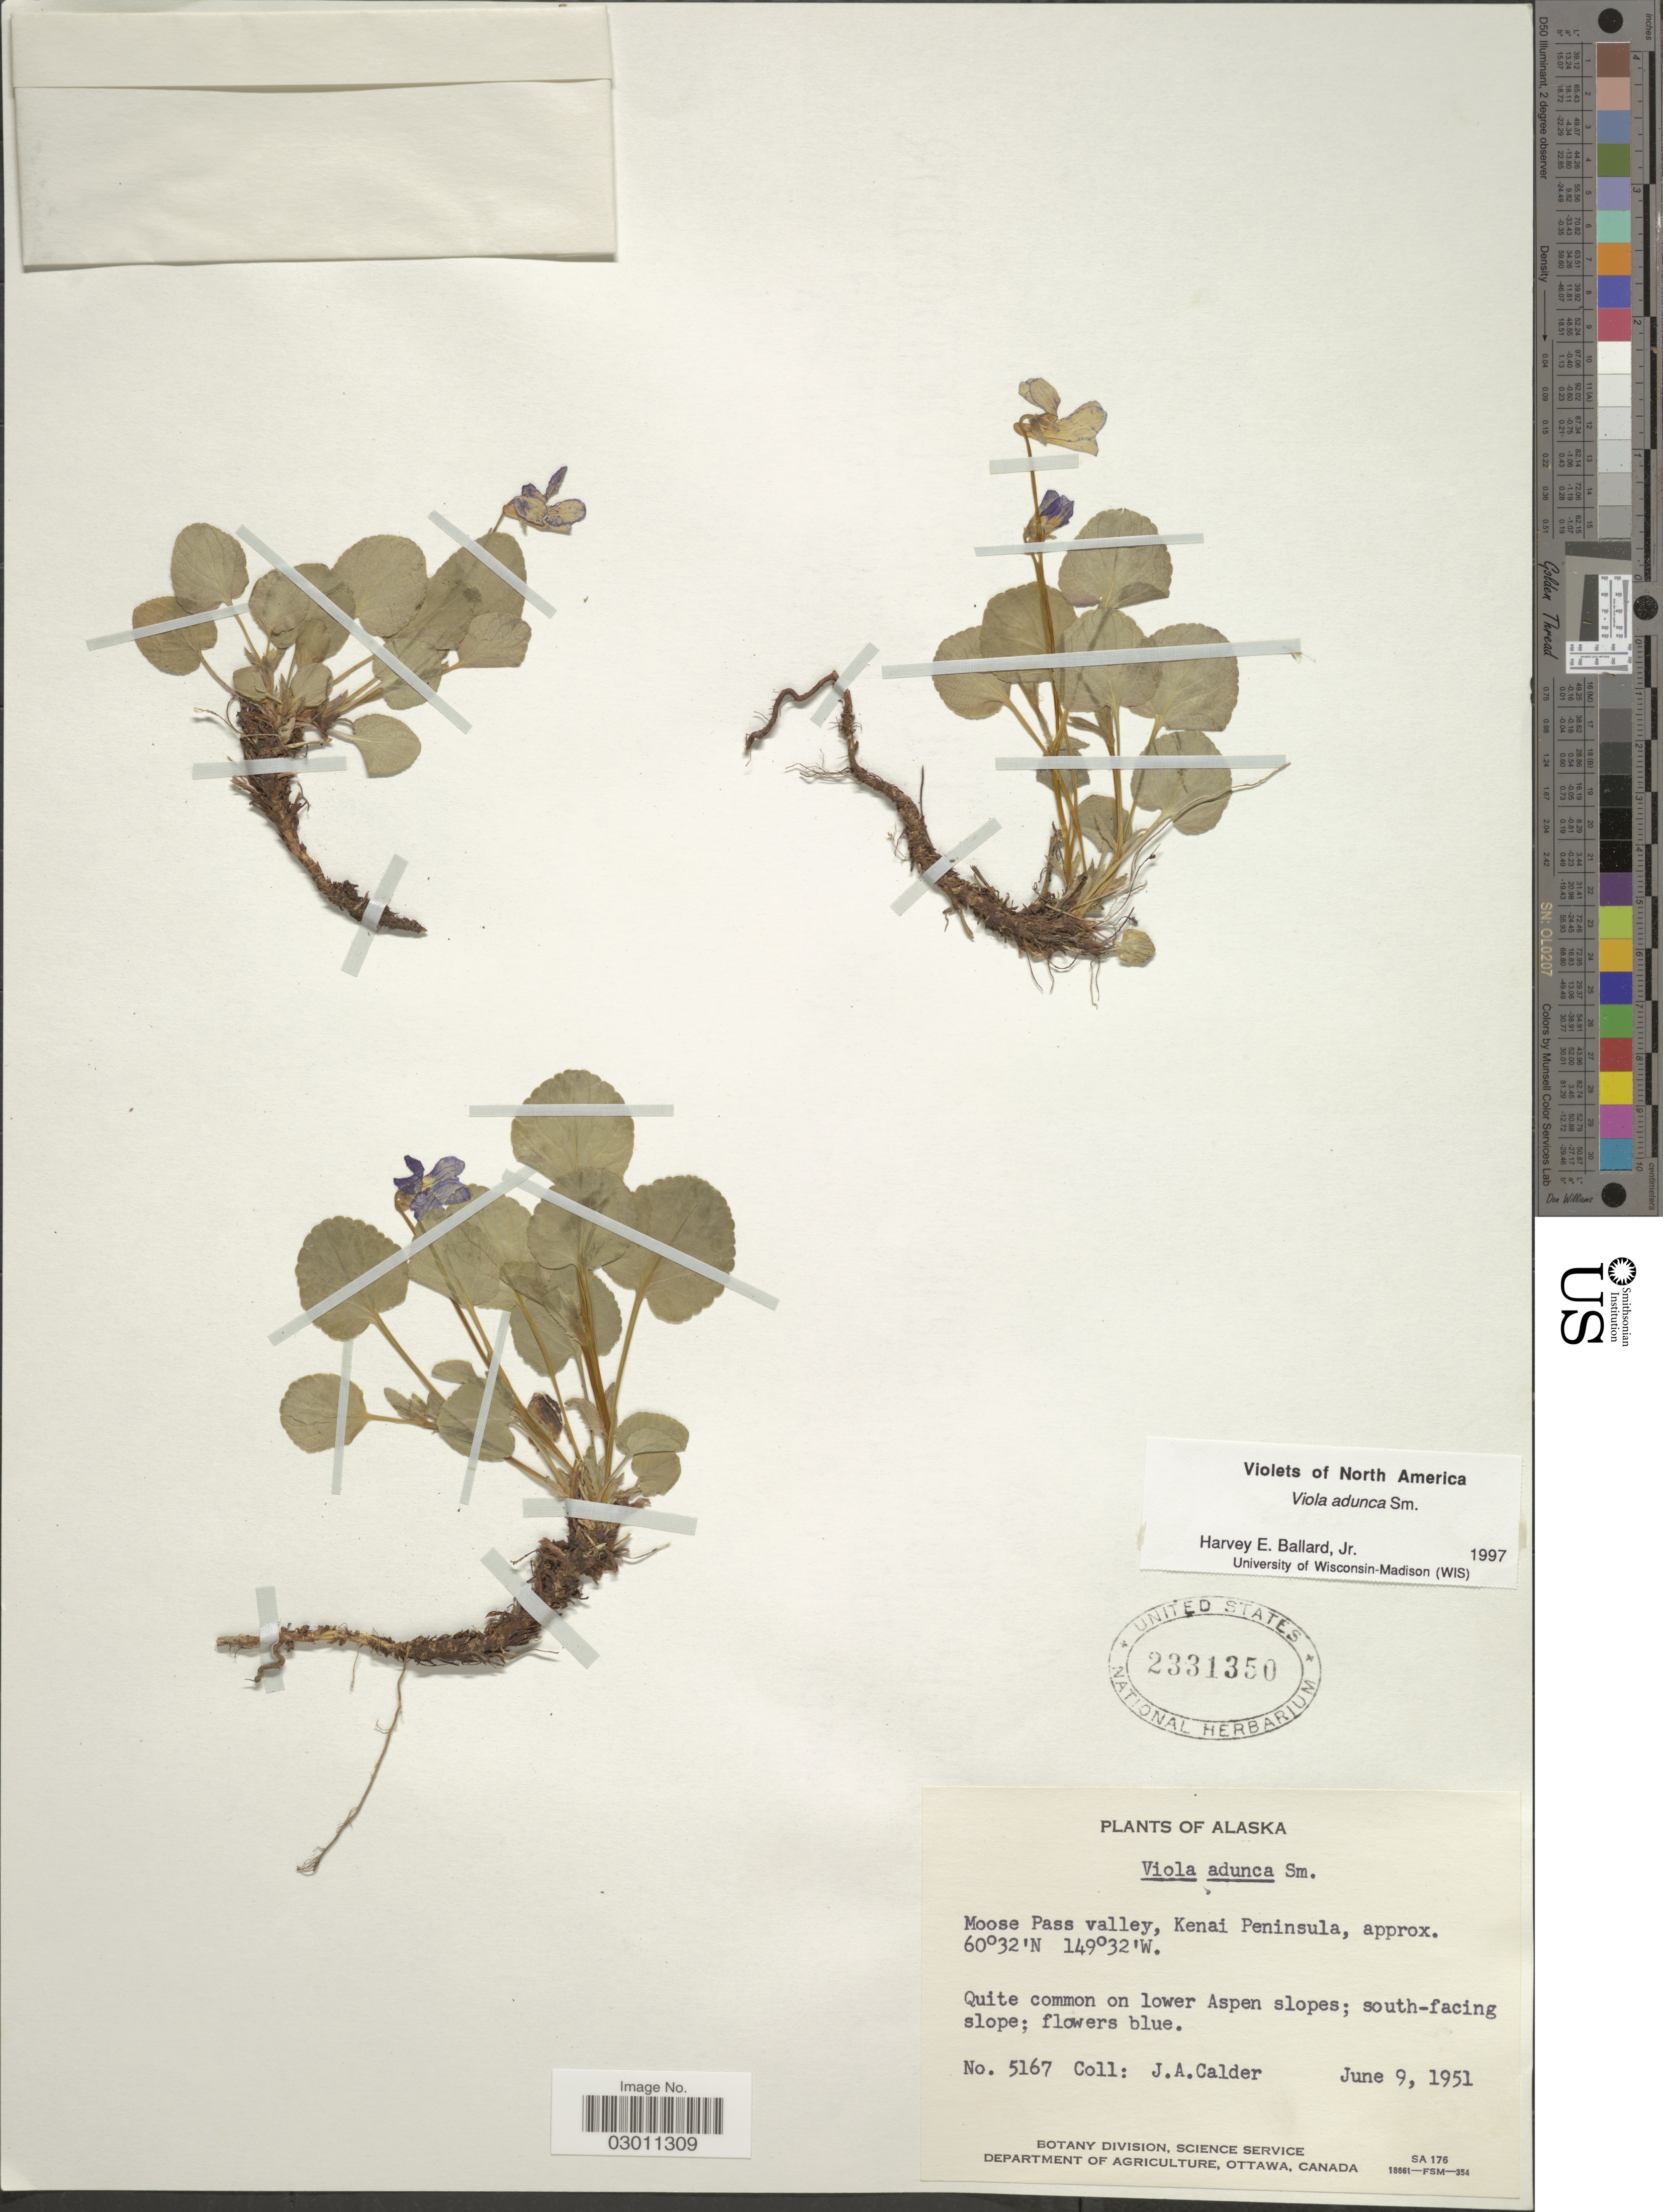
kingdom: Plantae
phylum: Tracheophyta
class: Magnoliopsida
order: Malpighiales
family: Violaceae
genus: Viola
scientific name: Viola adunca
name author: Sm.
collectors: J. A. Calder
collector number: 5167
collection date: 1951-06-09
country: United States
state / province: Alaska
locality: Moose Pass valley, Kenai Peninsula. On lower Aspen slopes; south-facing slope.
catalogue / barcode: US 2331350